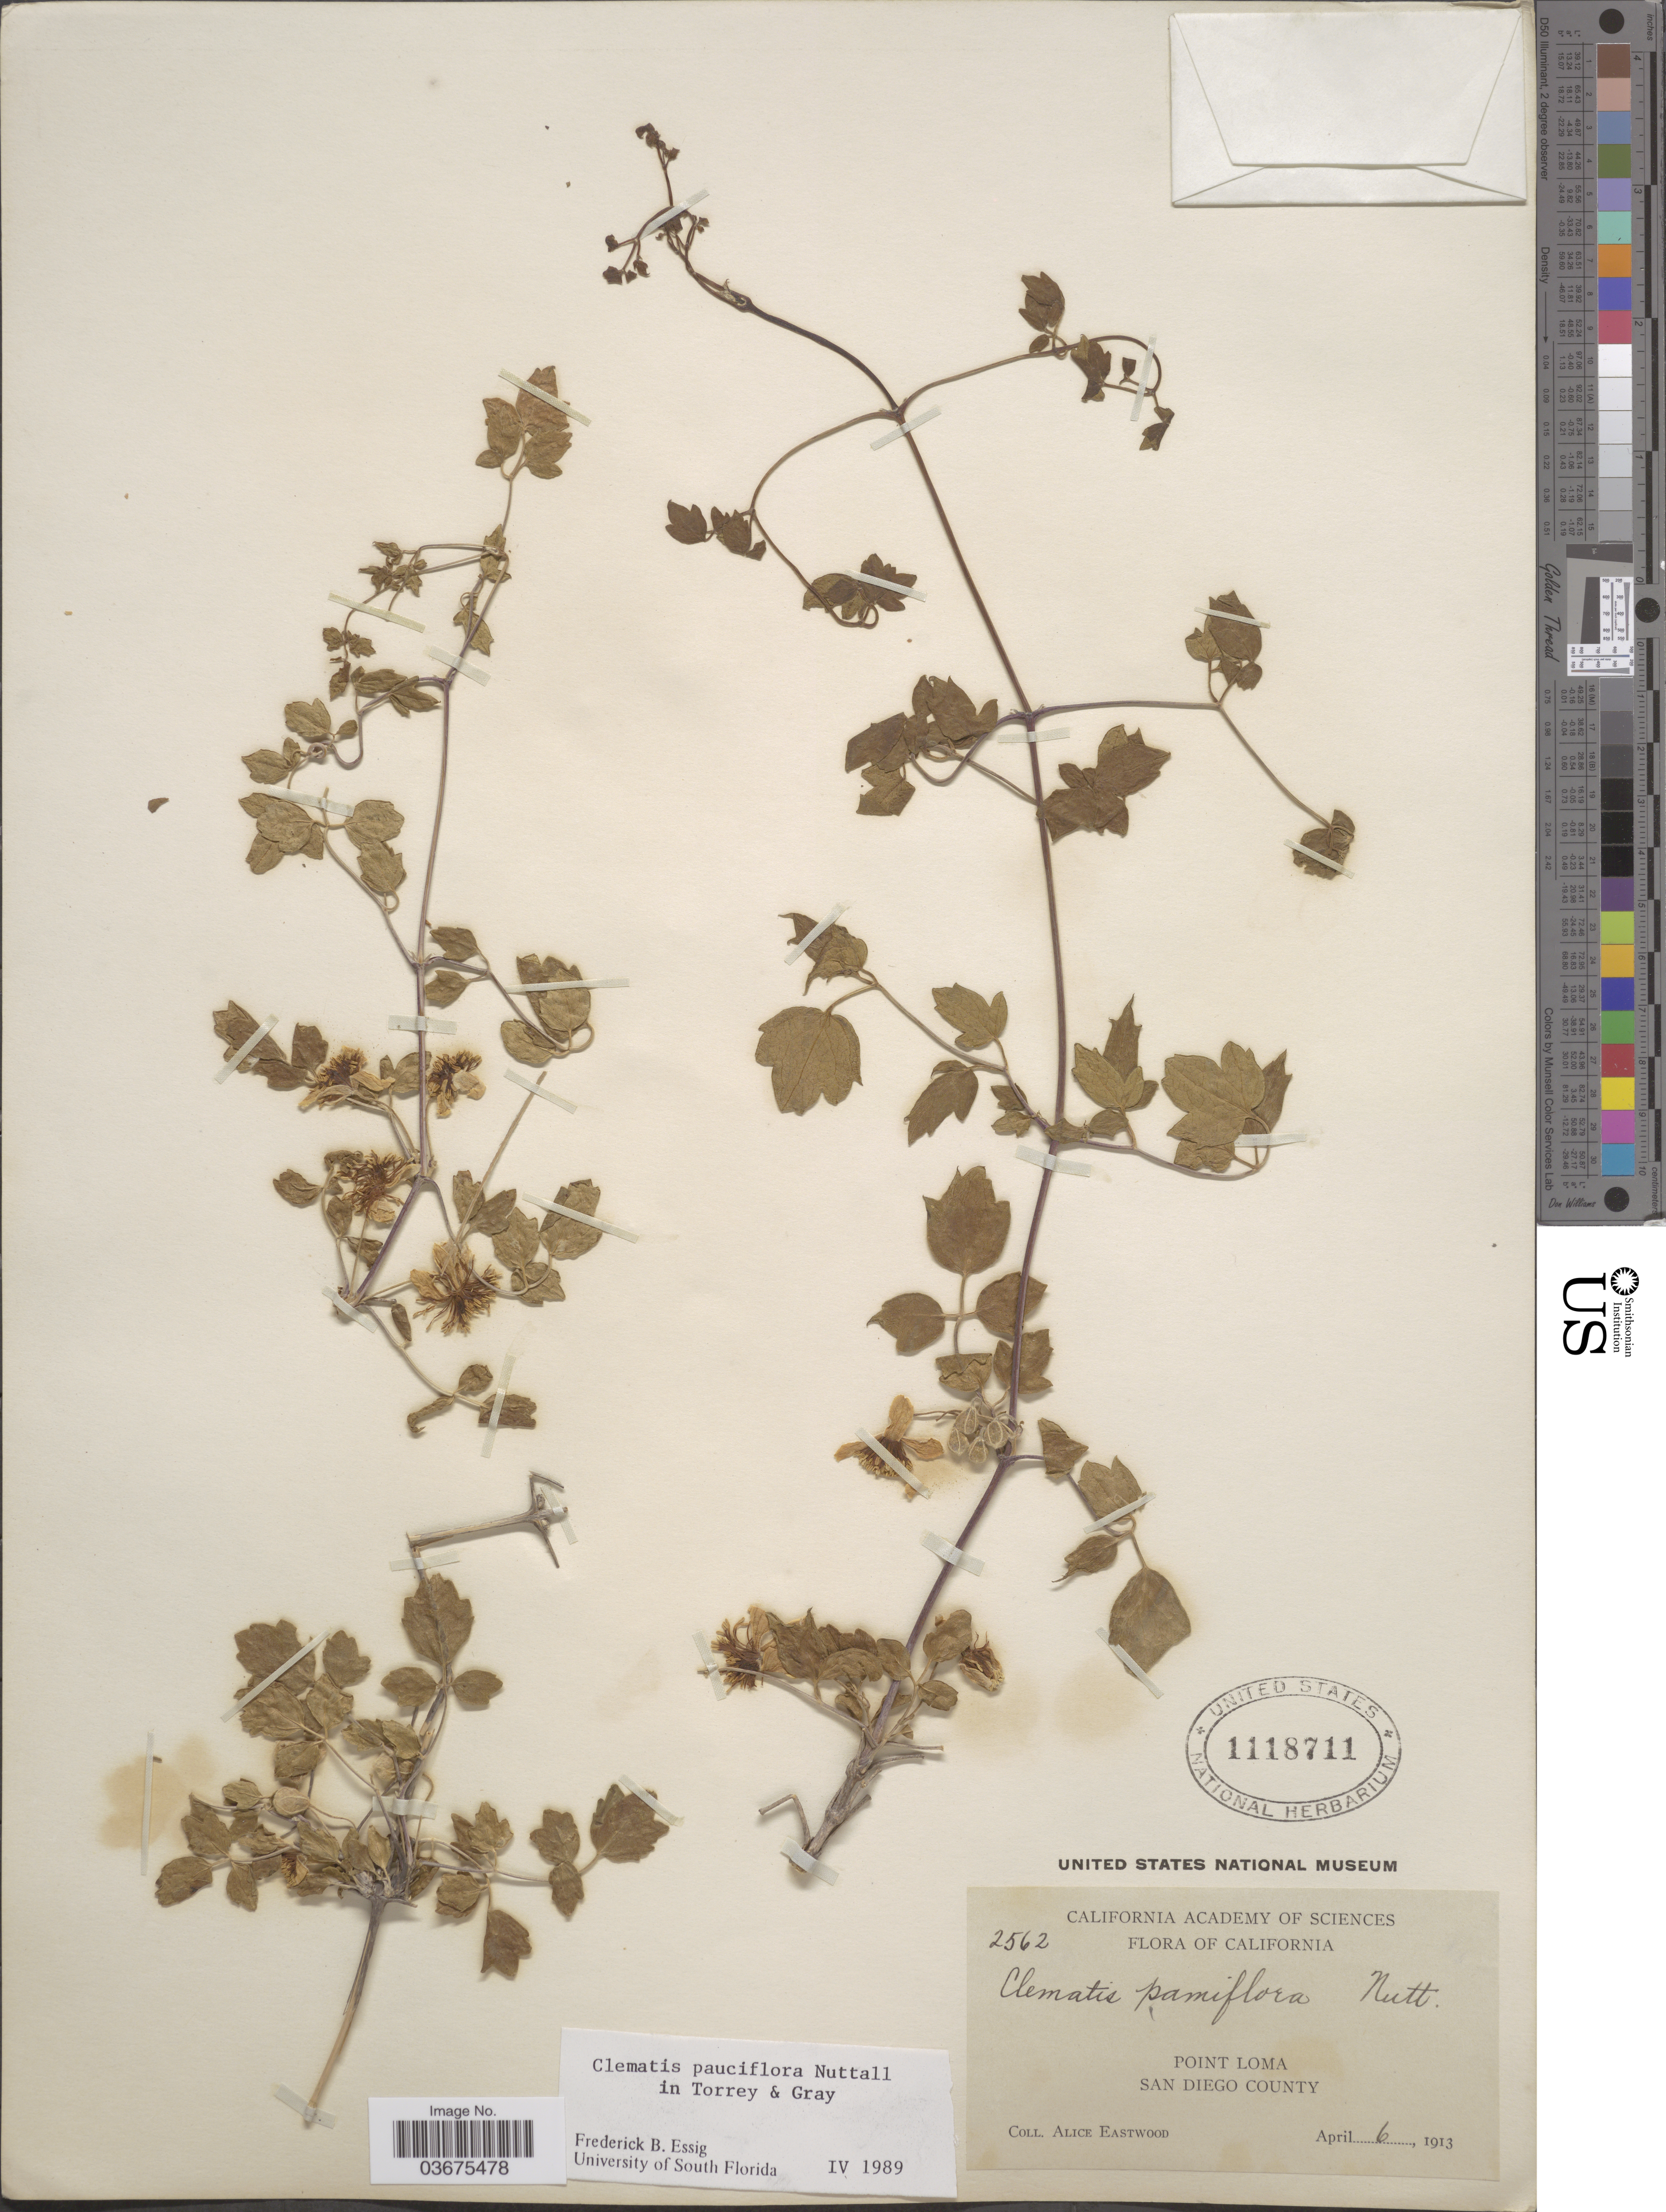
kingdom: Plantae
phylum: Tracheophyta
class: Magnoliopsida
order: Ranunculales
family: Ranunculaceae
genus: Clematis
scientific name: Clematis pauciflora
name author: Nutt. ex Torr. & A. Gray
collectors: A. Eastwood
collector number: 2562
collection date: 1913-04-06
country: United States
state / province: California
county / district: San Diego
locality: Point Loma. San Diego County.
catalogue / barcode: US 1118711